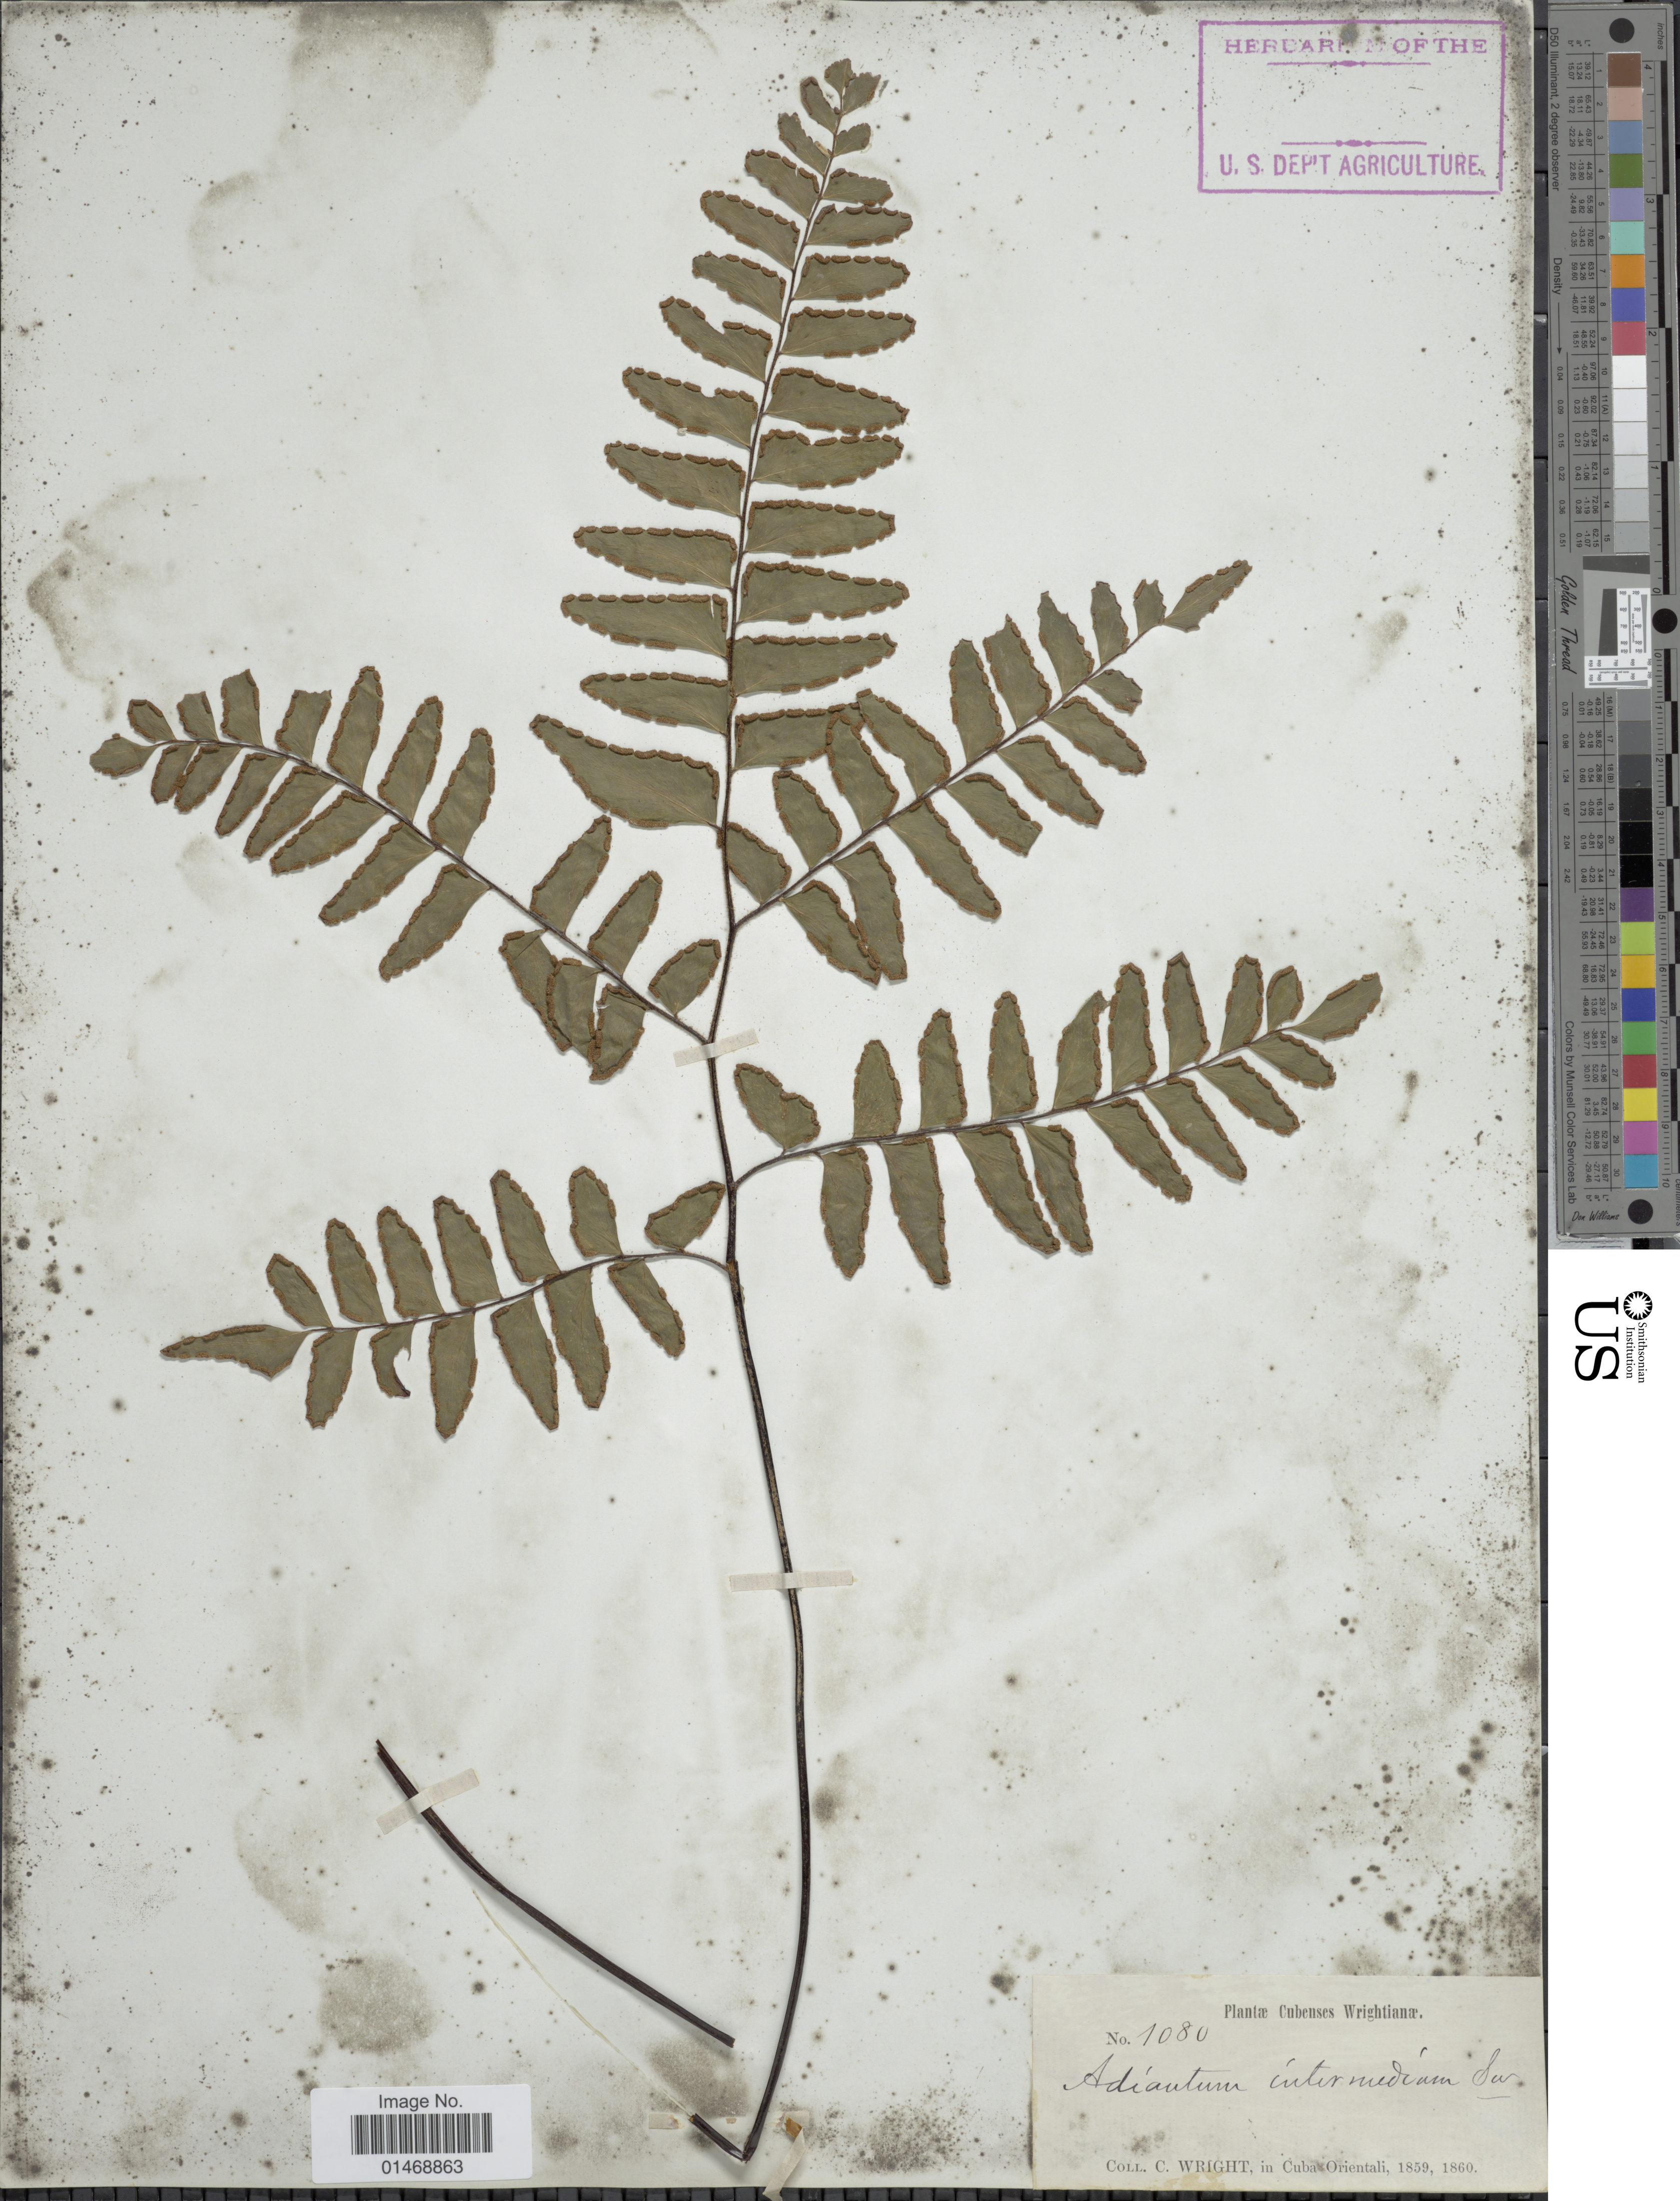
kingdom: Plantae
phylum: Tracheophyta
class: Polypodiopsida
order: Polypodiales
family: Pteridaceae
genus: Adiantum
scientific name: Adiantum latifolium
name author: Lam.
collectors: C. Wright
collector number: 1080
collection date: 1859/1860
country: Cuba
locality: In Cuba Orientali